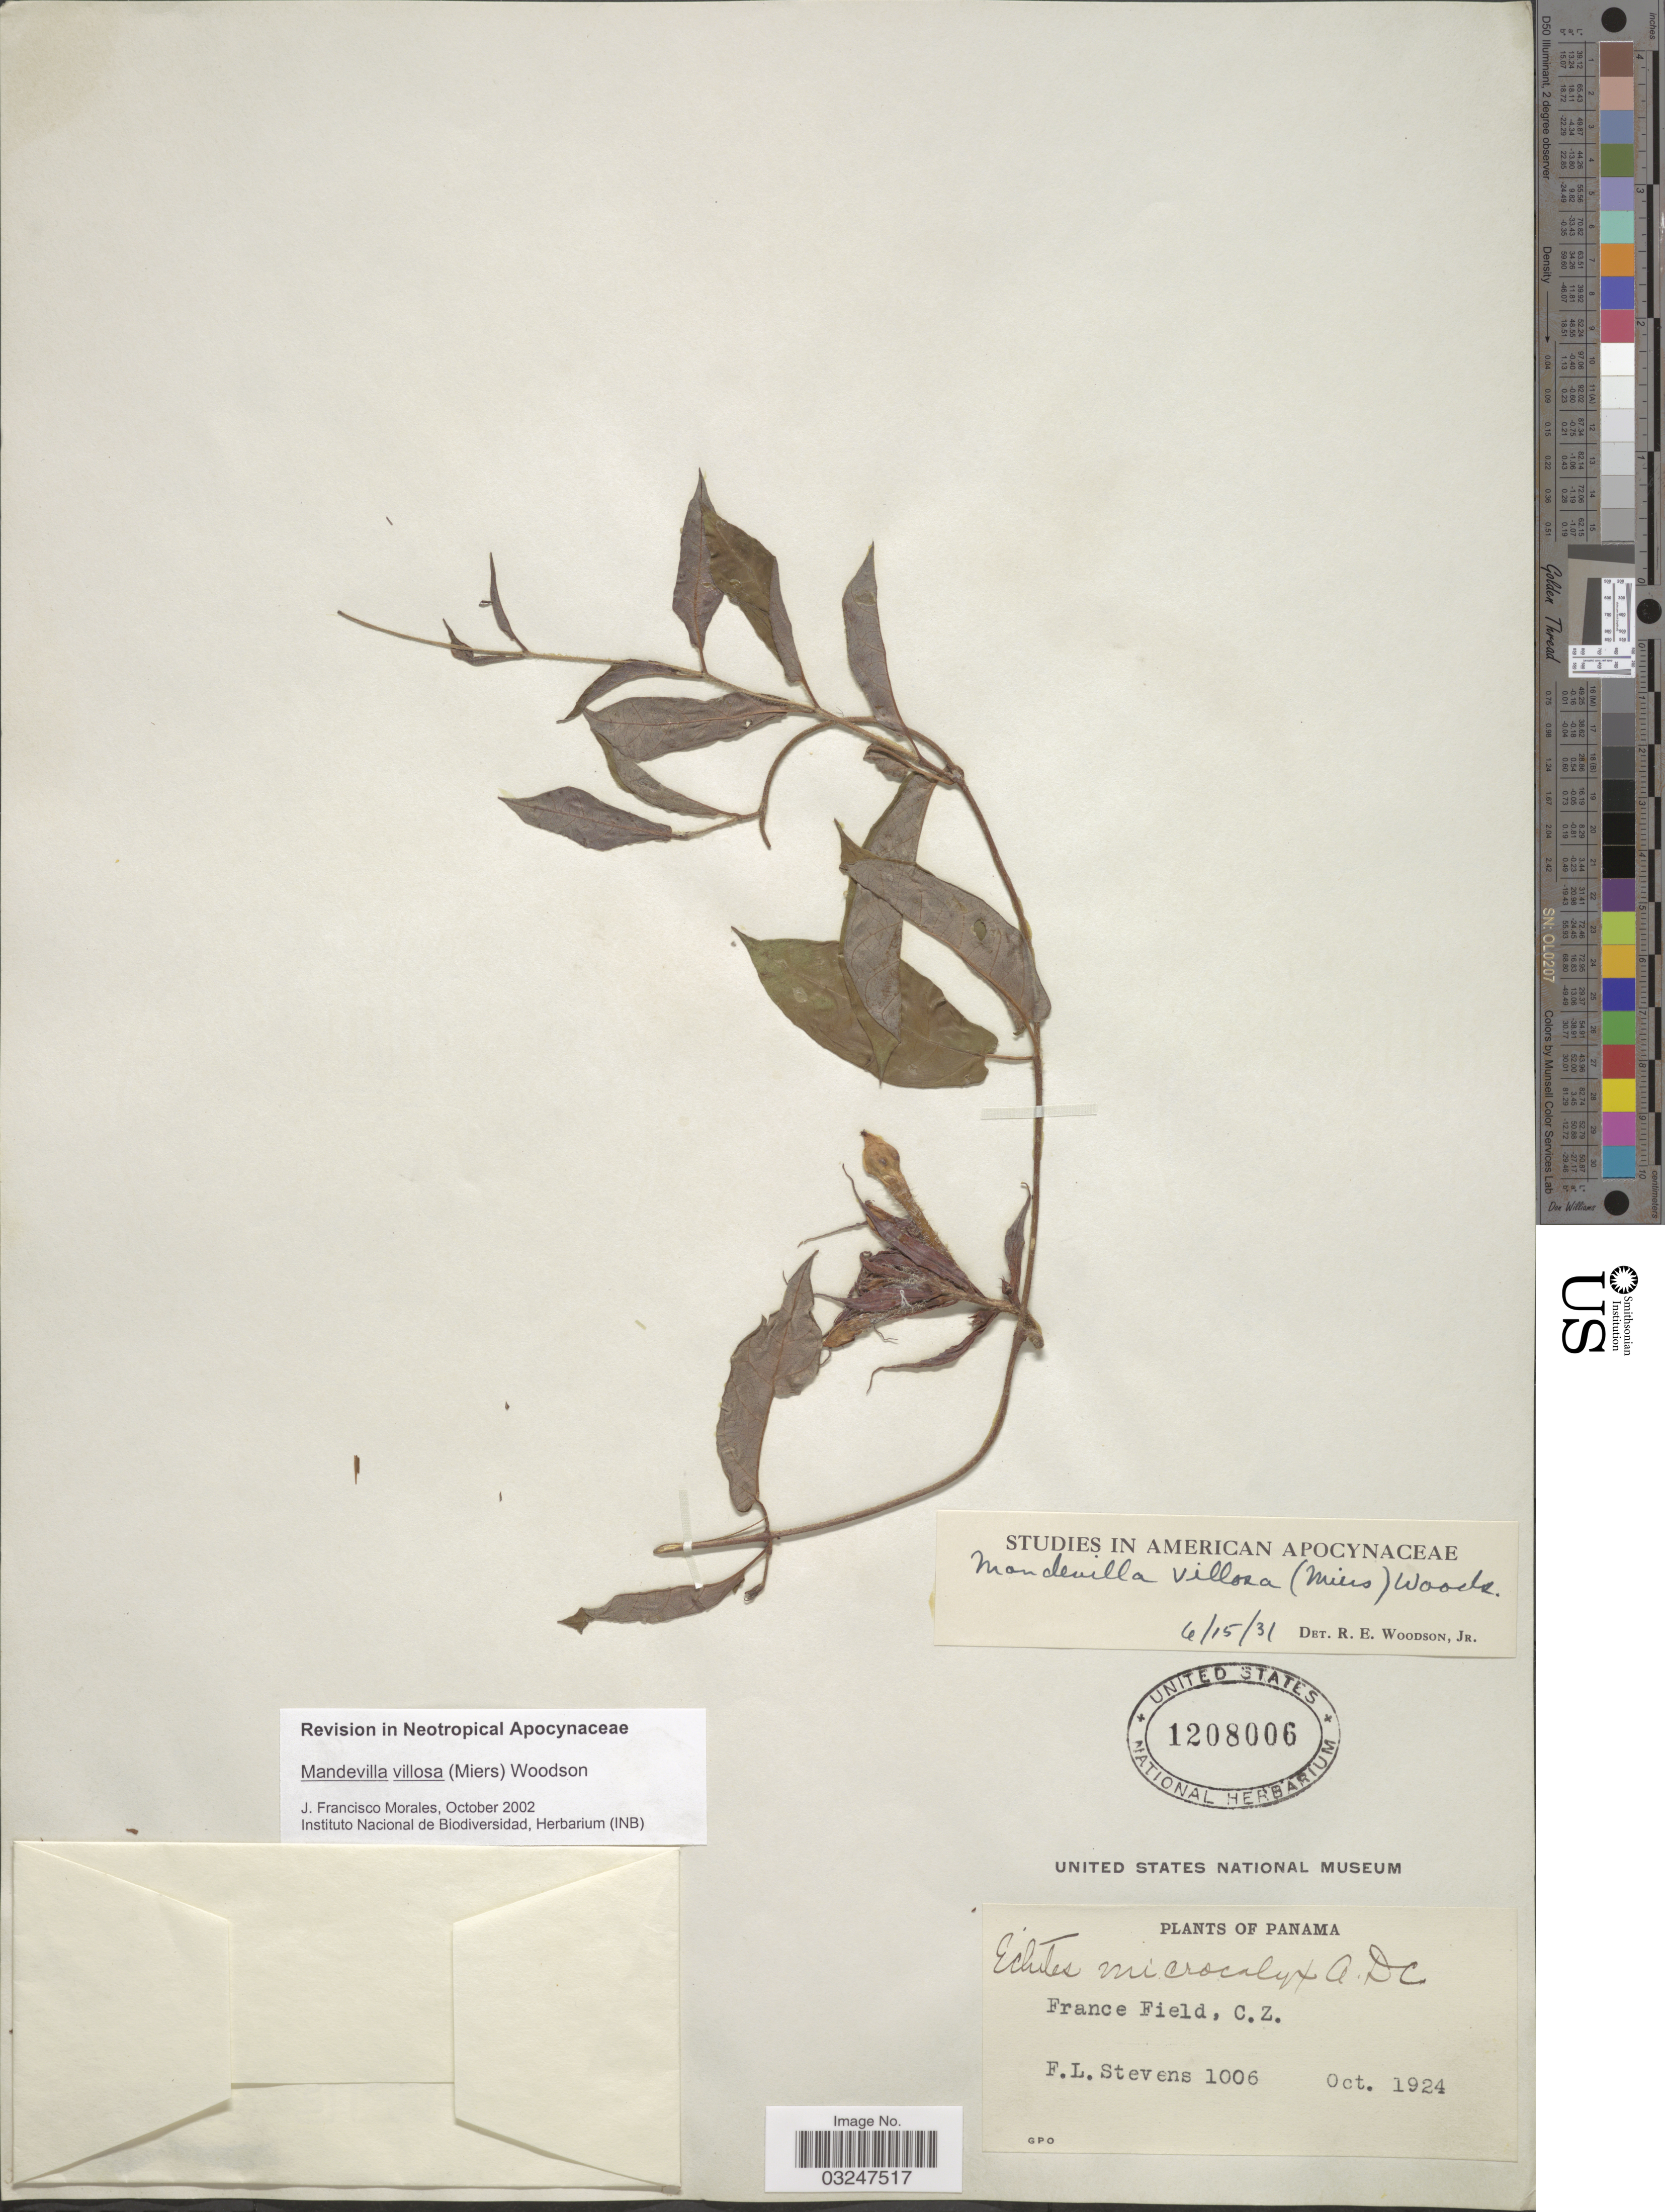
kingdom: Plantae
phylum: Tracheophyta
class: Magnoliopsida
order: Gentianales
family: Apocynaceae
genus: Mandevilla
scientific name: Mandevilla villosa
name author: (Miers) Woodson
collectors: F. L. Stevens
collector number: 1006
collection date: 1924-10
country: Panama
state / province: Colón / Panamá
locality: France Field, C.Z.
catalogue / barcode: US 1208006